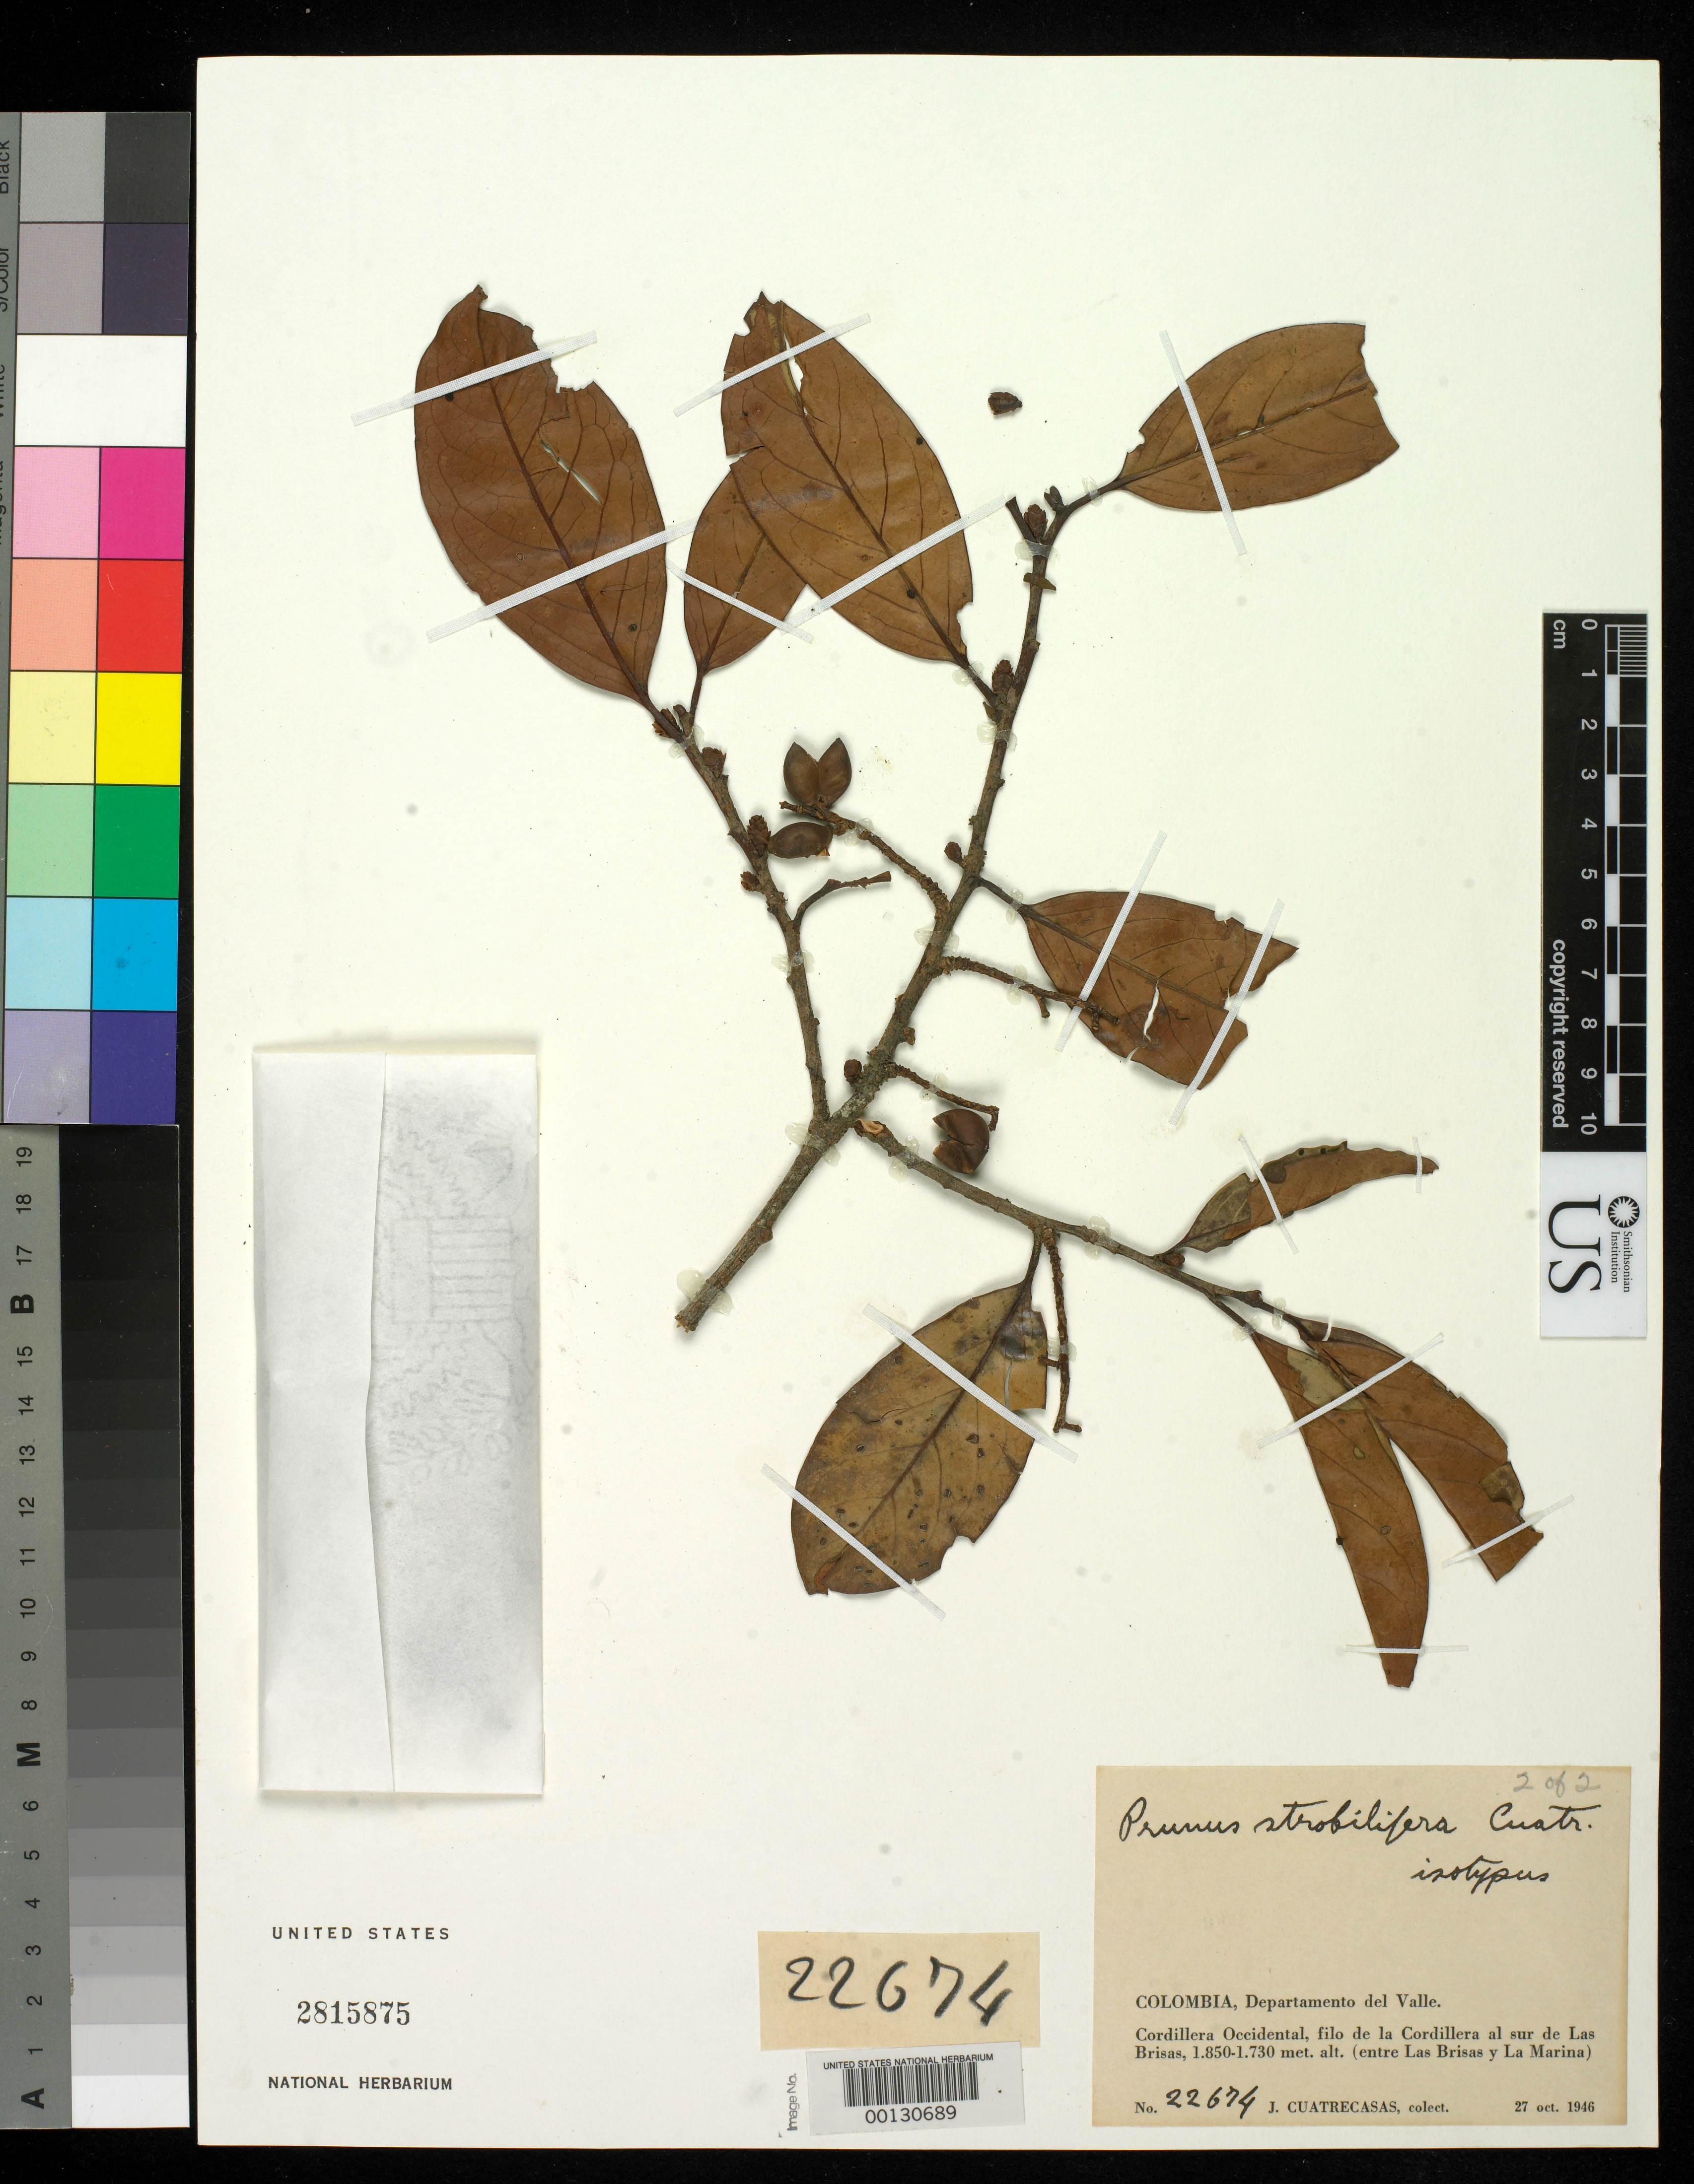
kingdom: Plantae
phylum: Tracheophyta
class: Magnoliopsida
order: Rosales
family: Rosaceae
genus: Prunus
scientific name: Prunus strobilifera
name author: Cuatrec.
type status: Isotype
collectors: J. Cuatrecasas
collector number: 22674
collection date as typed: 27 Oct 1946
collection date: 1946-10-27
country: Colombia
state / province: Valle del Cauca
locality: Cordillera al Sur de Las Brisas.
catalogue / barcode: US 2815875